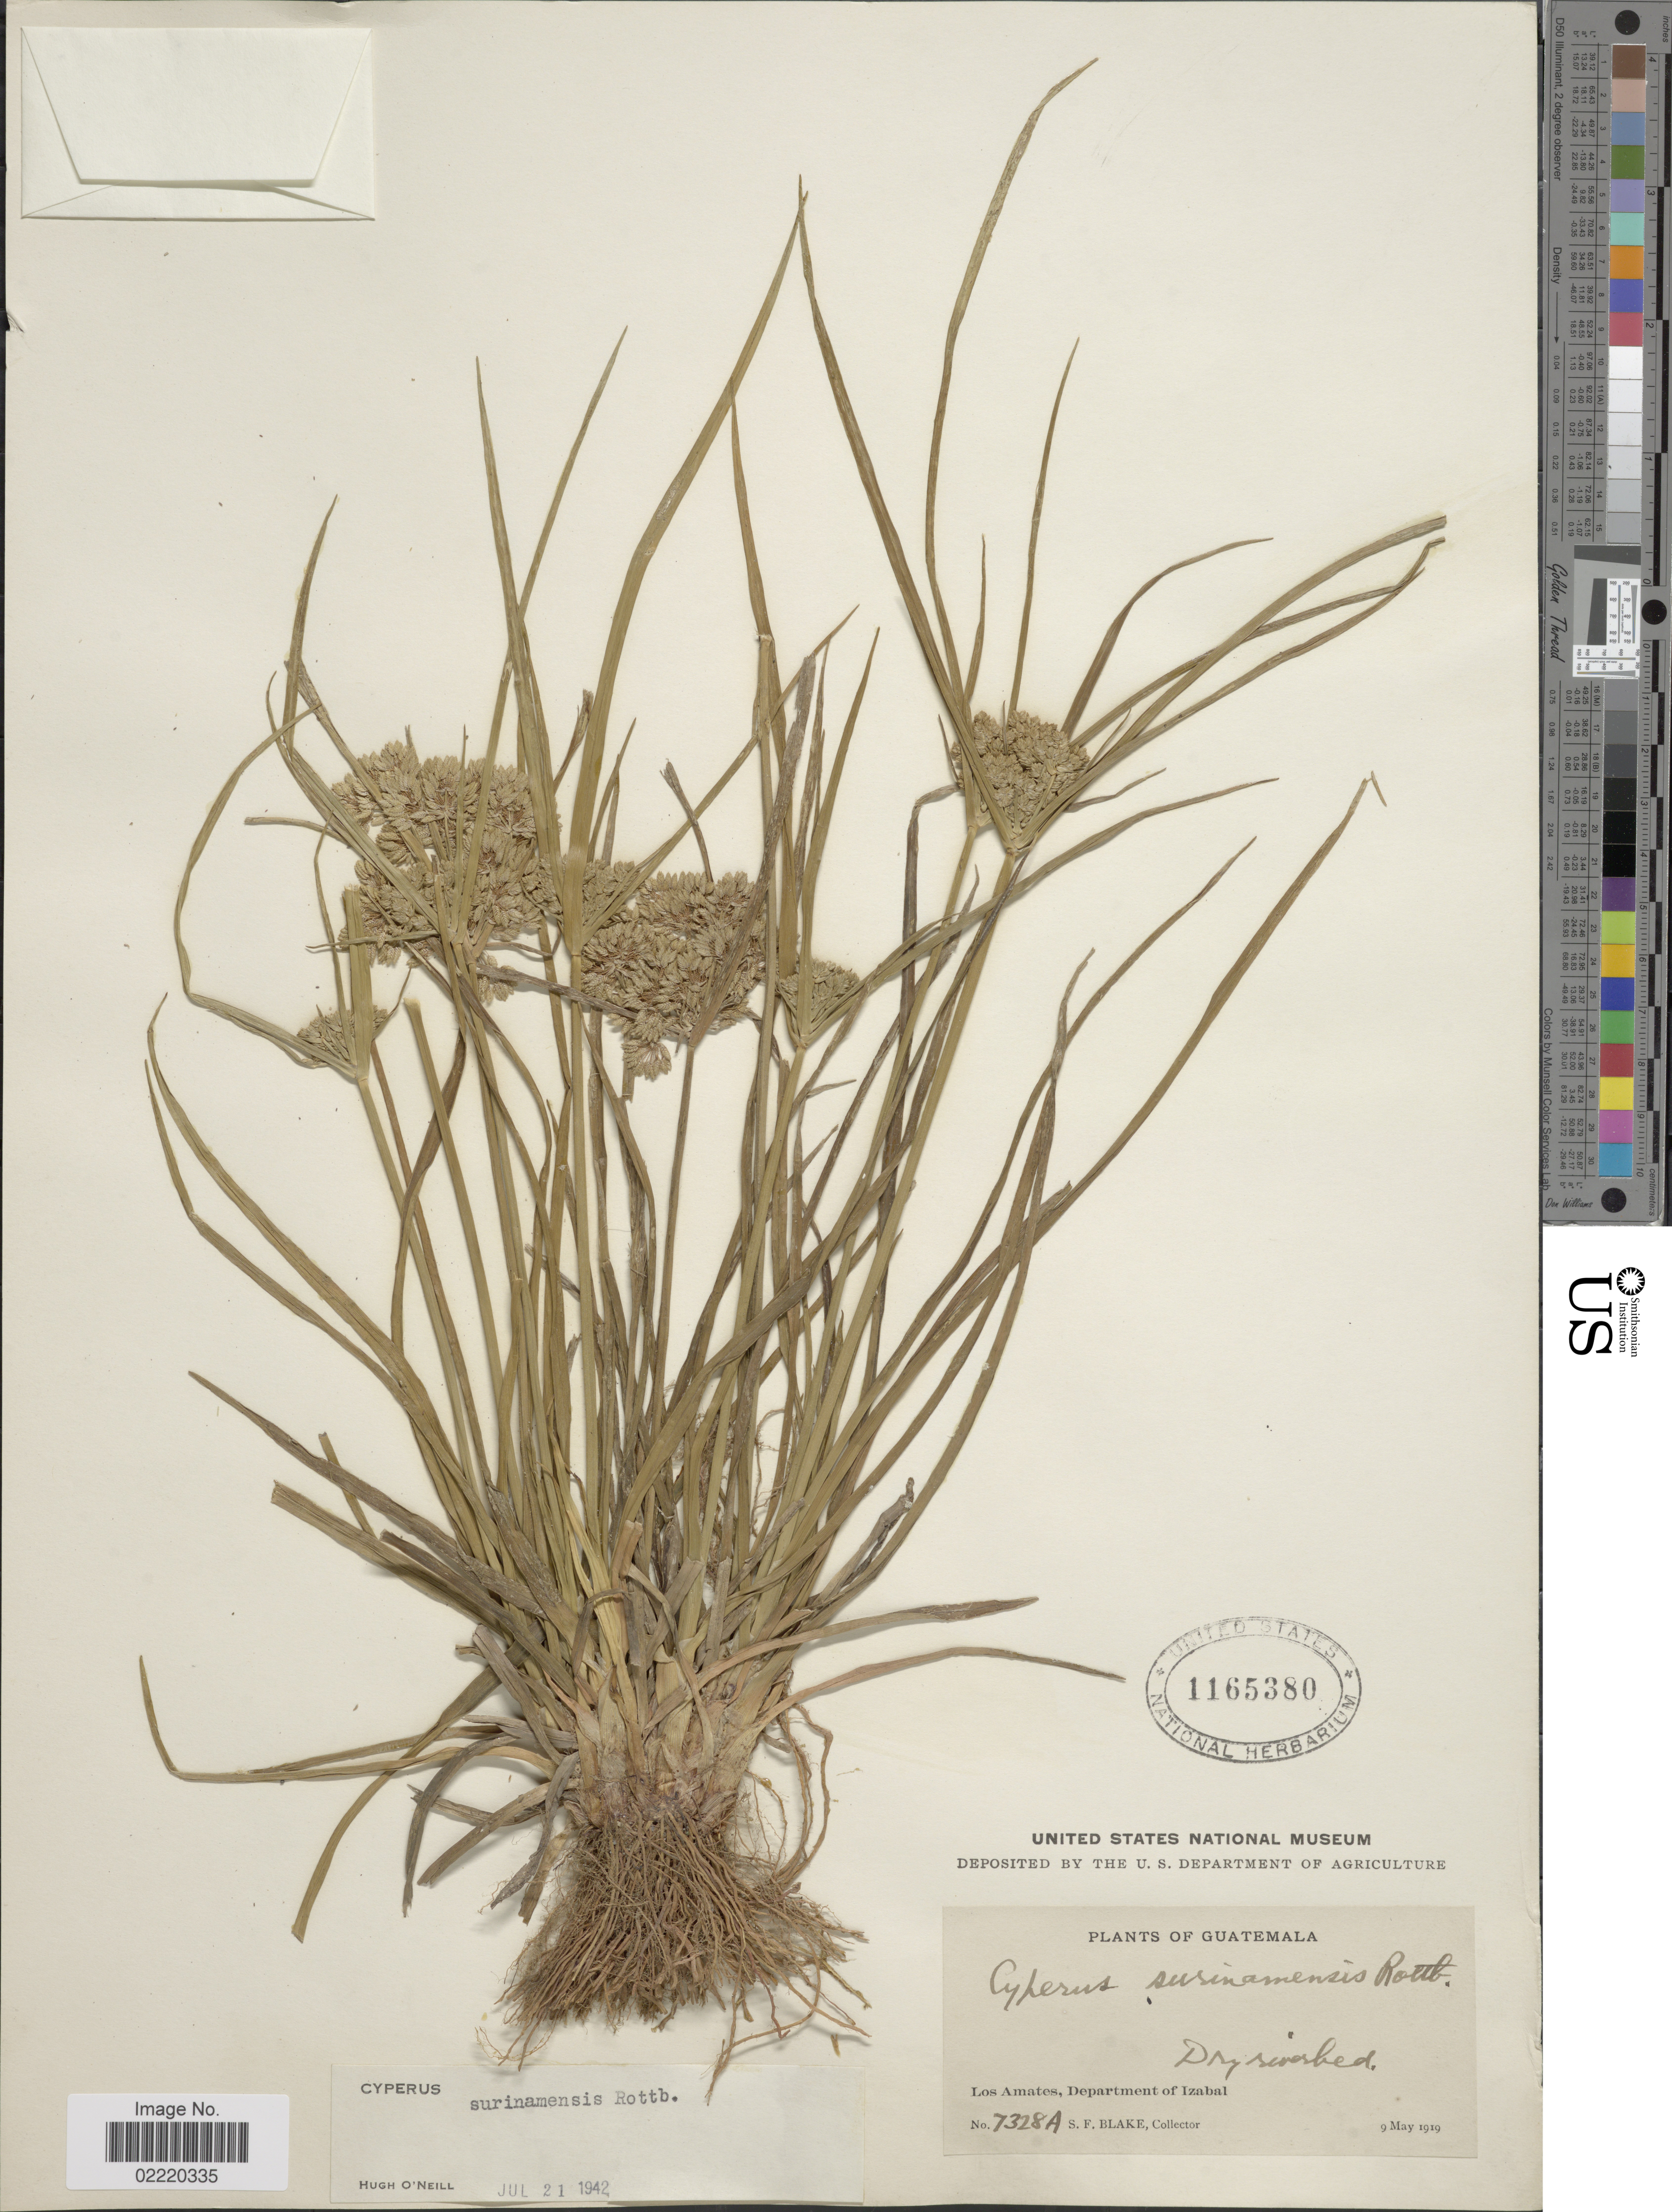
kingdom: Plantae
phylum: Tracheophyta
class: Liliopsida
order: Poales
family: Cyperaceae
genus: Cyperus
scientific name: Cyperus surinamensis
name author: Rottb.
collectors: S. Blake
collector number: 7328A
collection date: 1919-05-09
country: Guatemala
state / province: Izabal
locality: Los Amates, dry riverbed.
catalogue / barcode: US 1165380